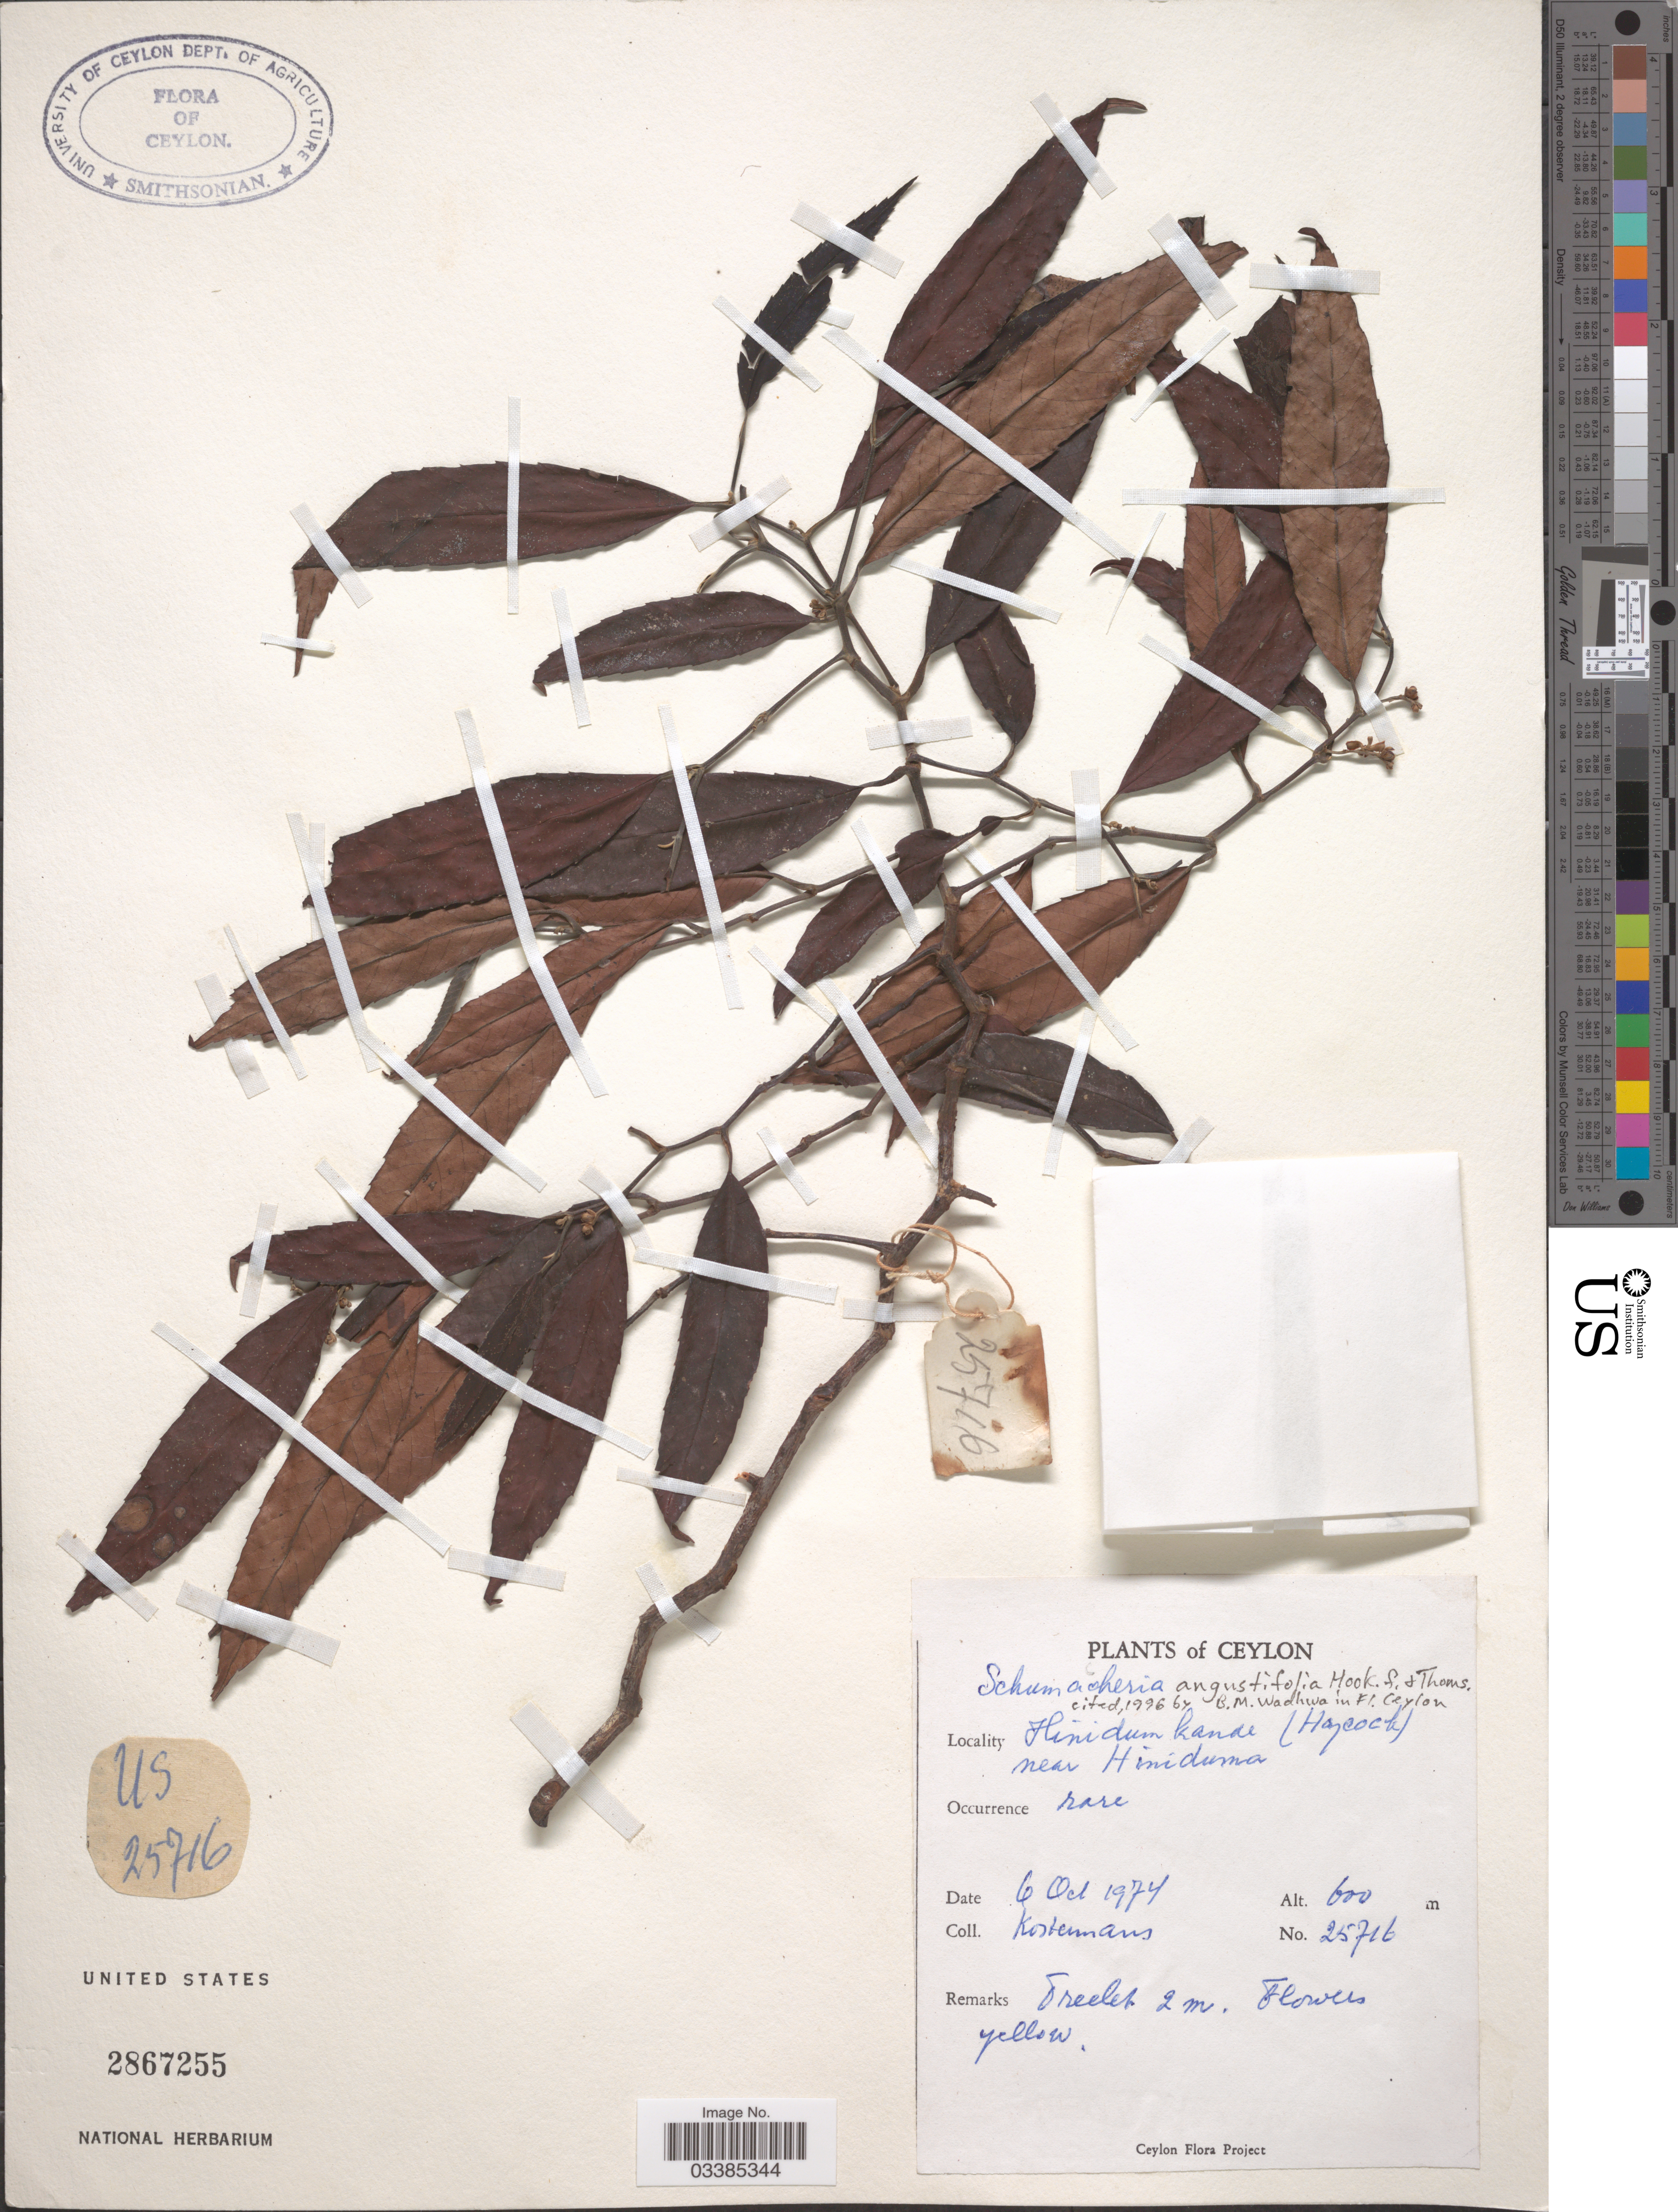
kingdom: Plantae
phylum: Tracheophyta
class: Magnoliopsida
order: Dilleniales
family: Dilleniaceae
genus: Schumacheria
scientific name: Schumacheria angustifolia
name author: Hook. f. & Thomson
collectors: Kostermans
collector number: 25716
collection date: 1974-10-06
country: Sri Lanka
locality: Ceylon. Hinidum kande (Haycock) near Hiniduma.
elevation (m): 600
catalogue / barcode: US 2867255